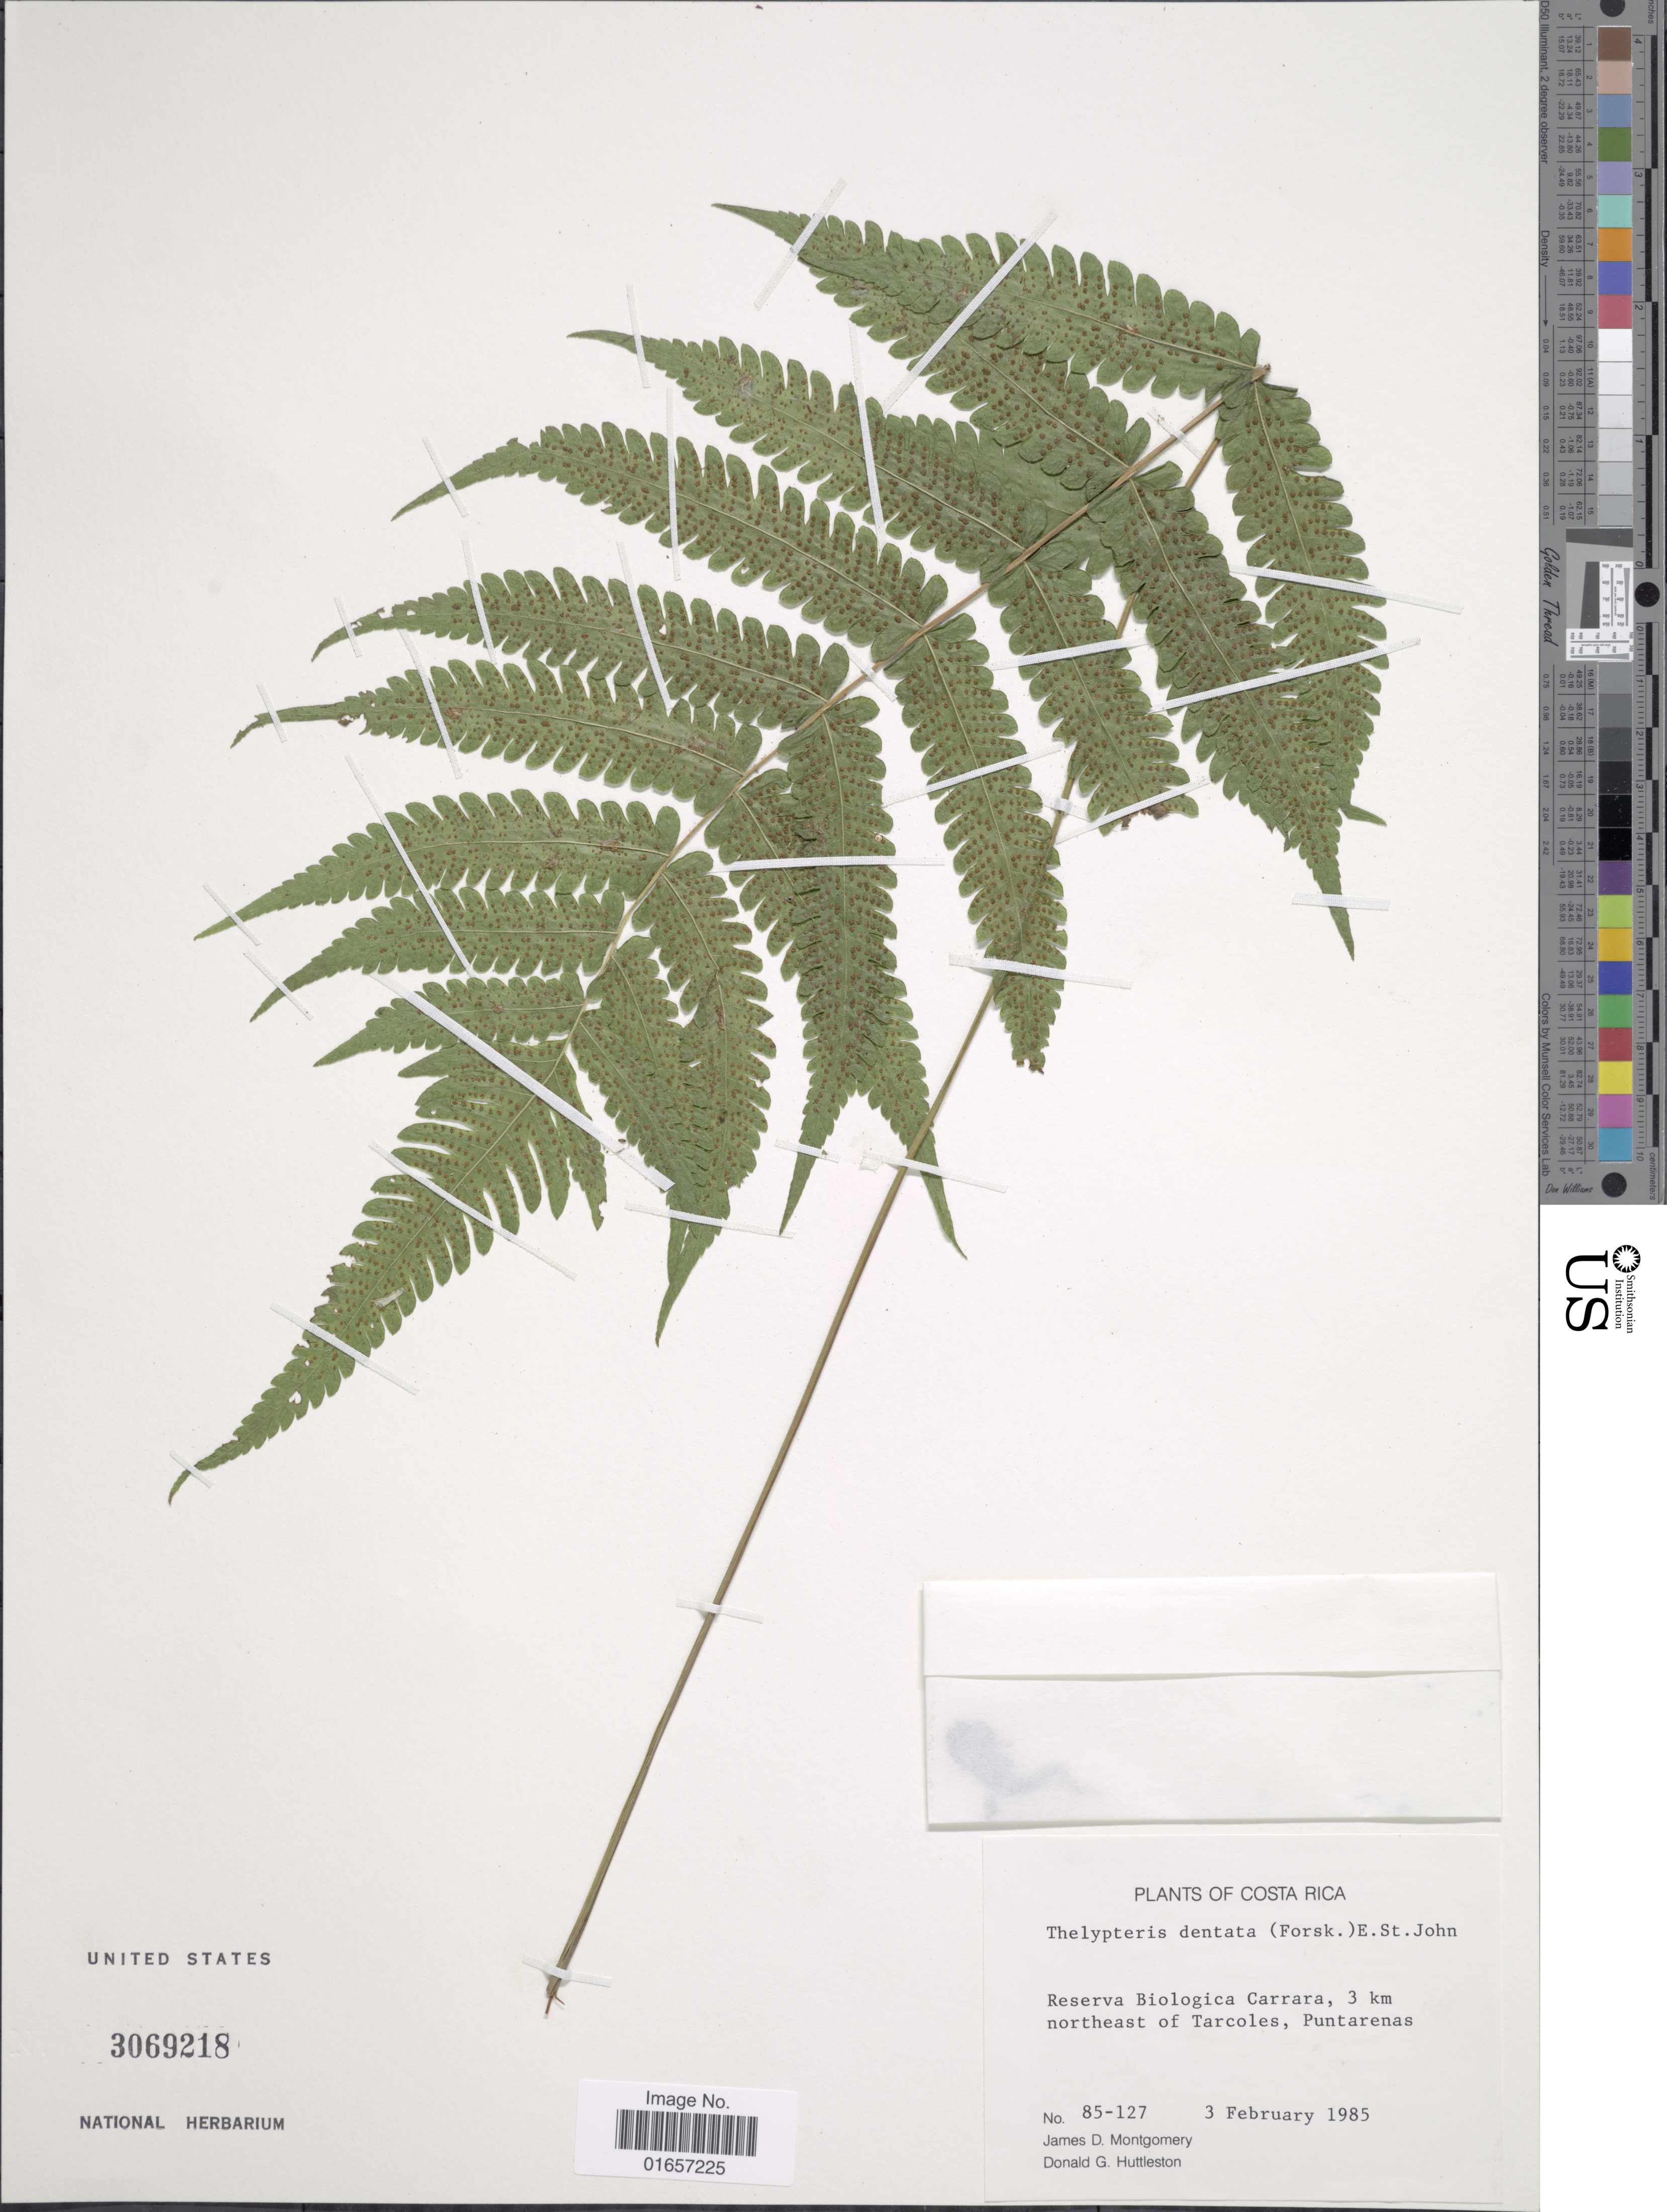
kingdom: Plantae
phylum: Tracheophyta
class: Polypodiopsida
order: Polypodiales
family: Thelypteridaceae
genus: Christella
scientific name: Christella dentata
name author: (Forssk.) Brownsey & Jermy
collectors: J. Montgomery & D. G. Huttleston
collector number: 85 - 127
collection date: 1985-02-03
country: Costa Rica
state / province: Puntarenas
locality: Reserva Biolica Carrara, 3 km northeast of Tarcoles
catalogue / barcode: US 3069218